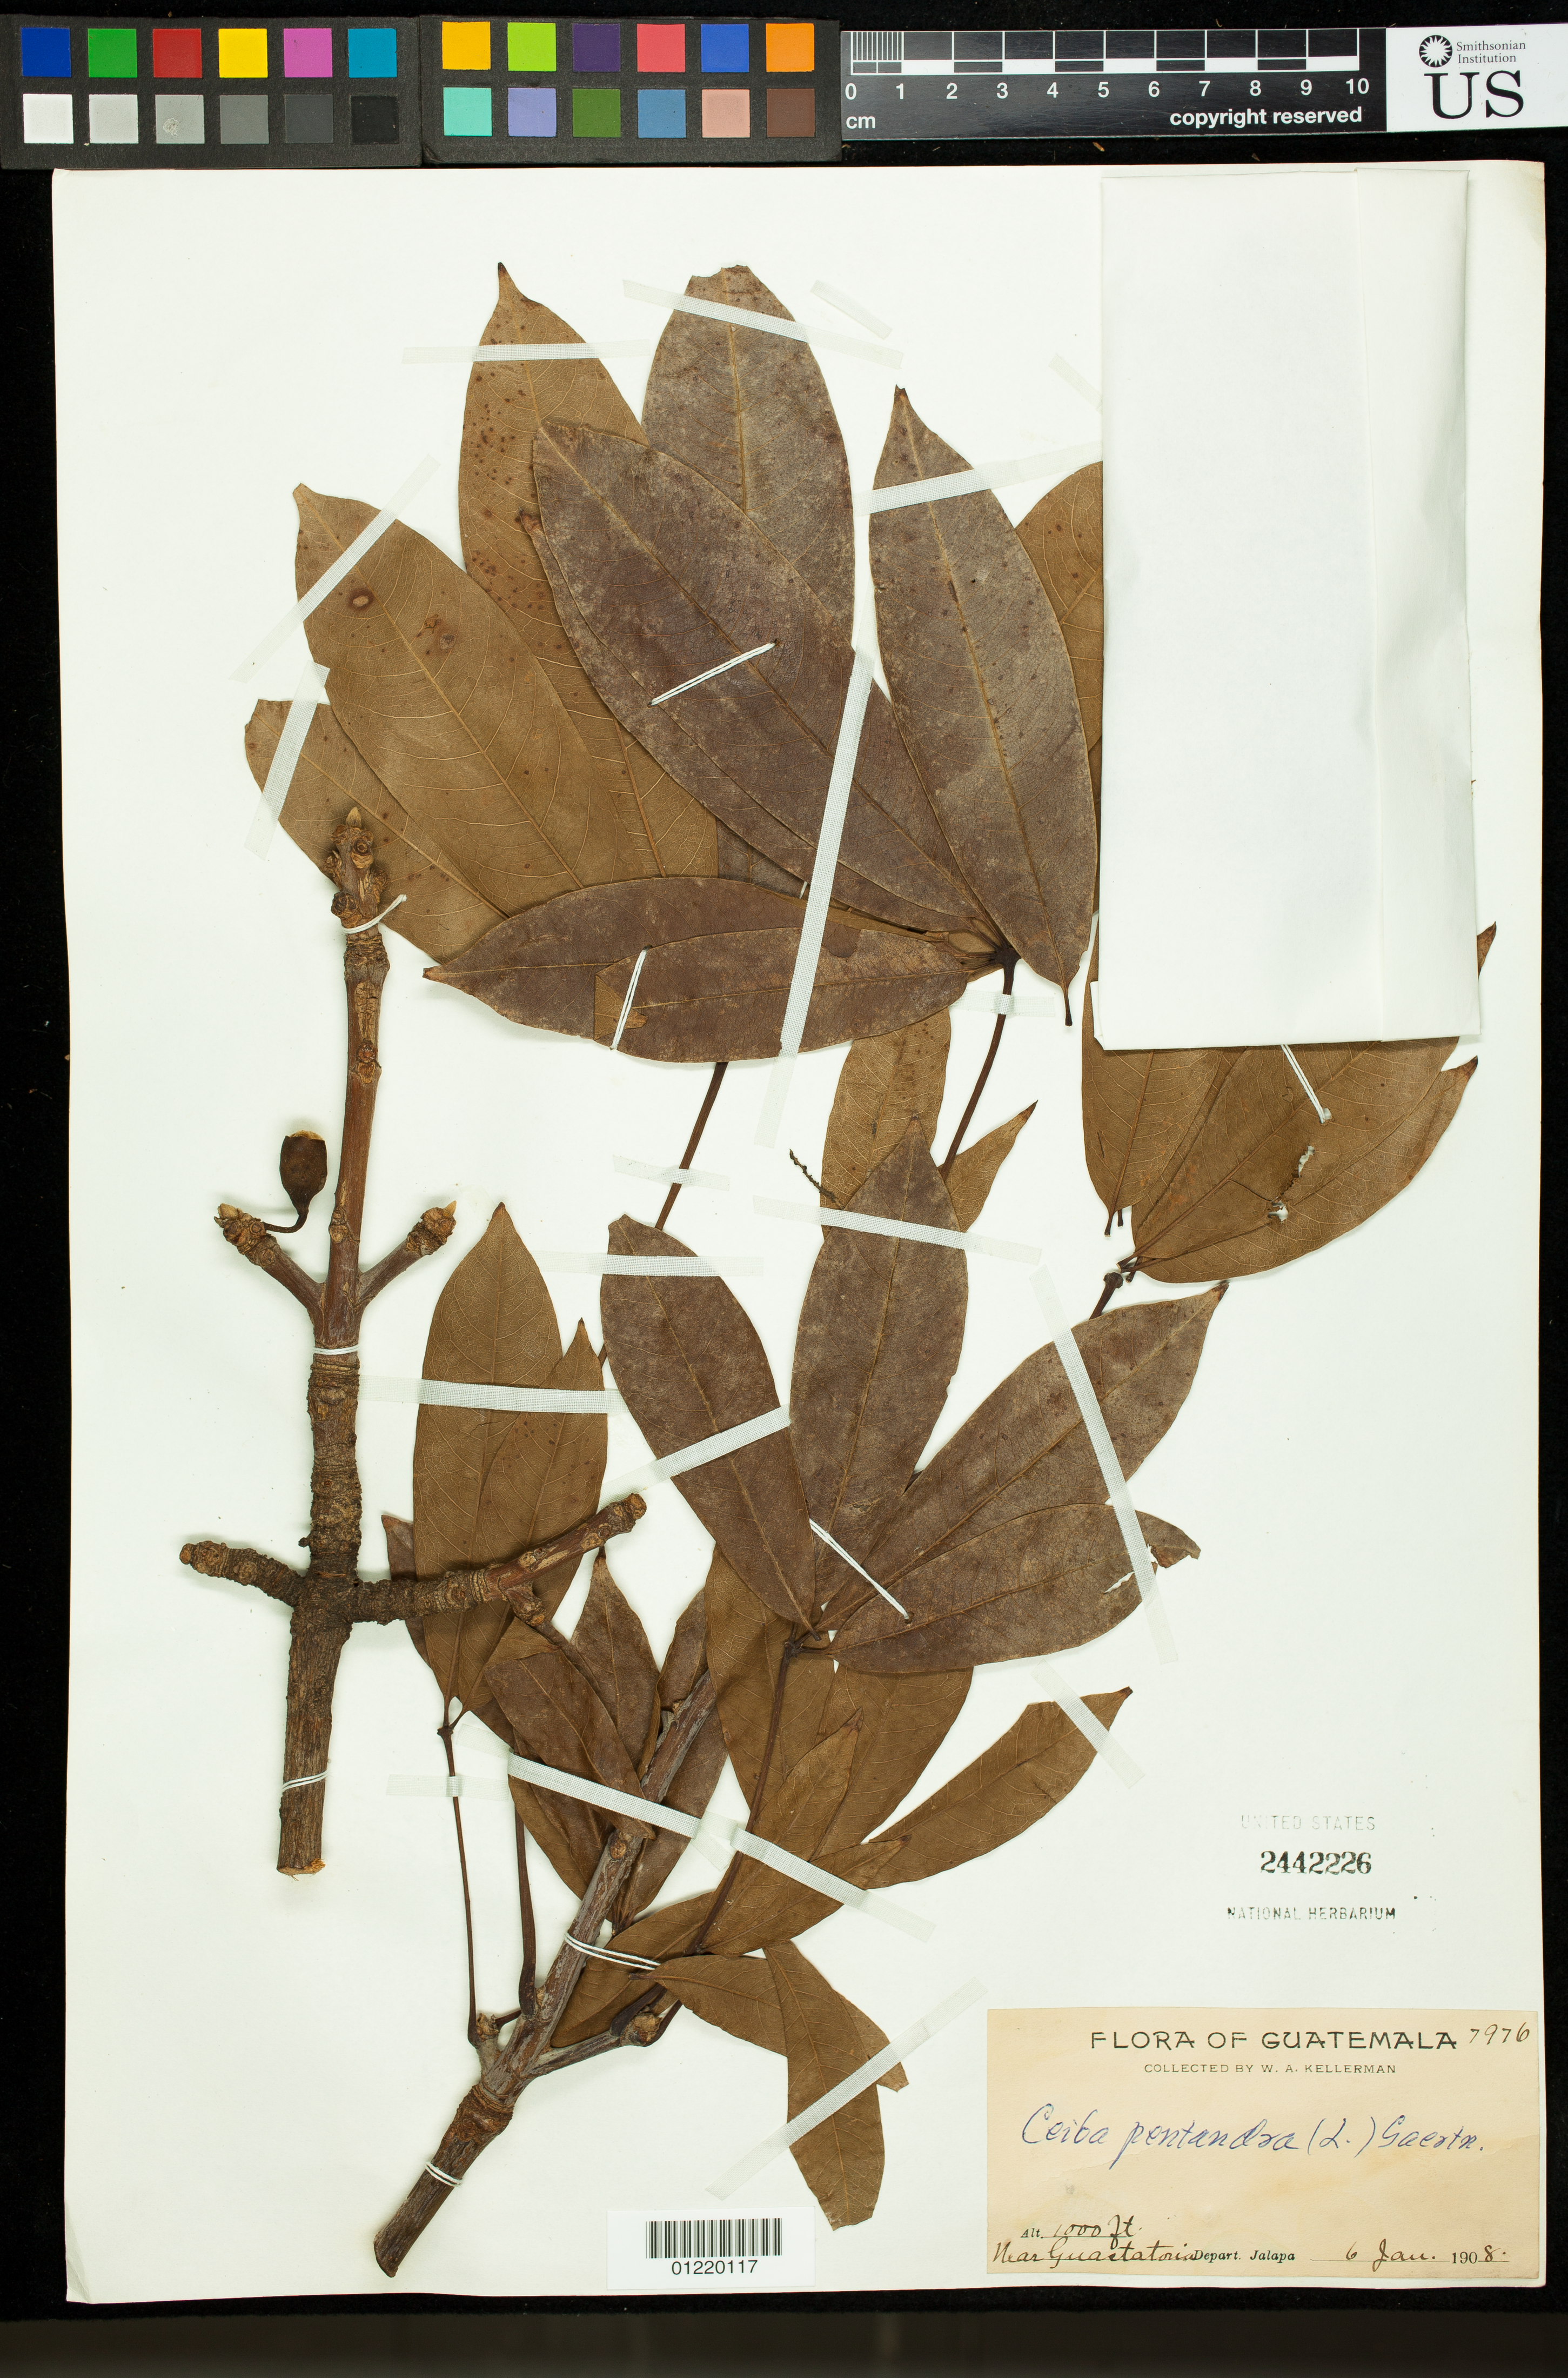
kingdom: Plantae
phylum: Tracheophyta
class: Magnoliopsida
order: Malvales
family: Malvaceae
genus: Ceiba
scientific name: Ceiba parvifolia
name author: Rose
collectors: W. A. Kellerman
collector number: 7976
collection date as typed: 1/6/1908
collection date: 1908-01-06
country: Guatemala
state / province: El Progreso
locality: Near Guastatoria, Depart. Jalapa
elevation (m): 305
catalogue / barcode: US 2442226